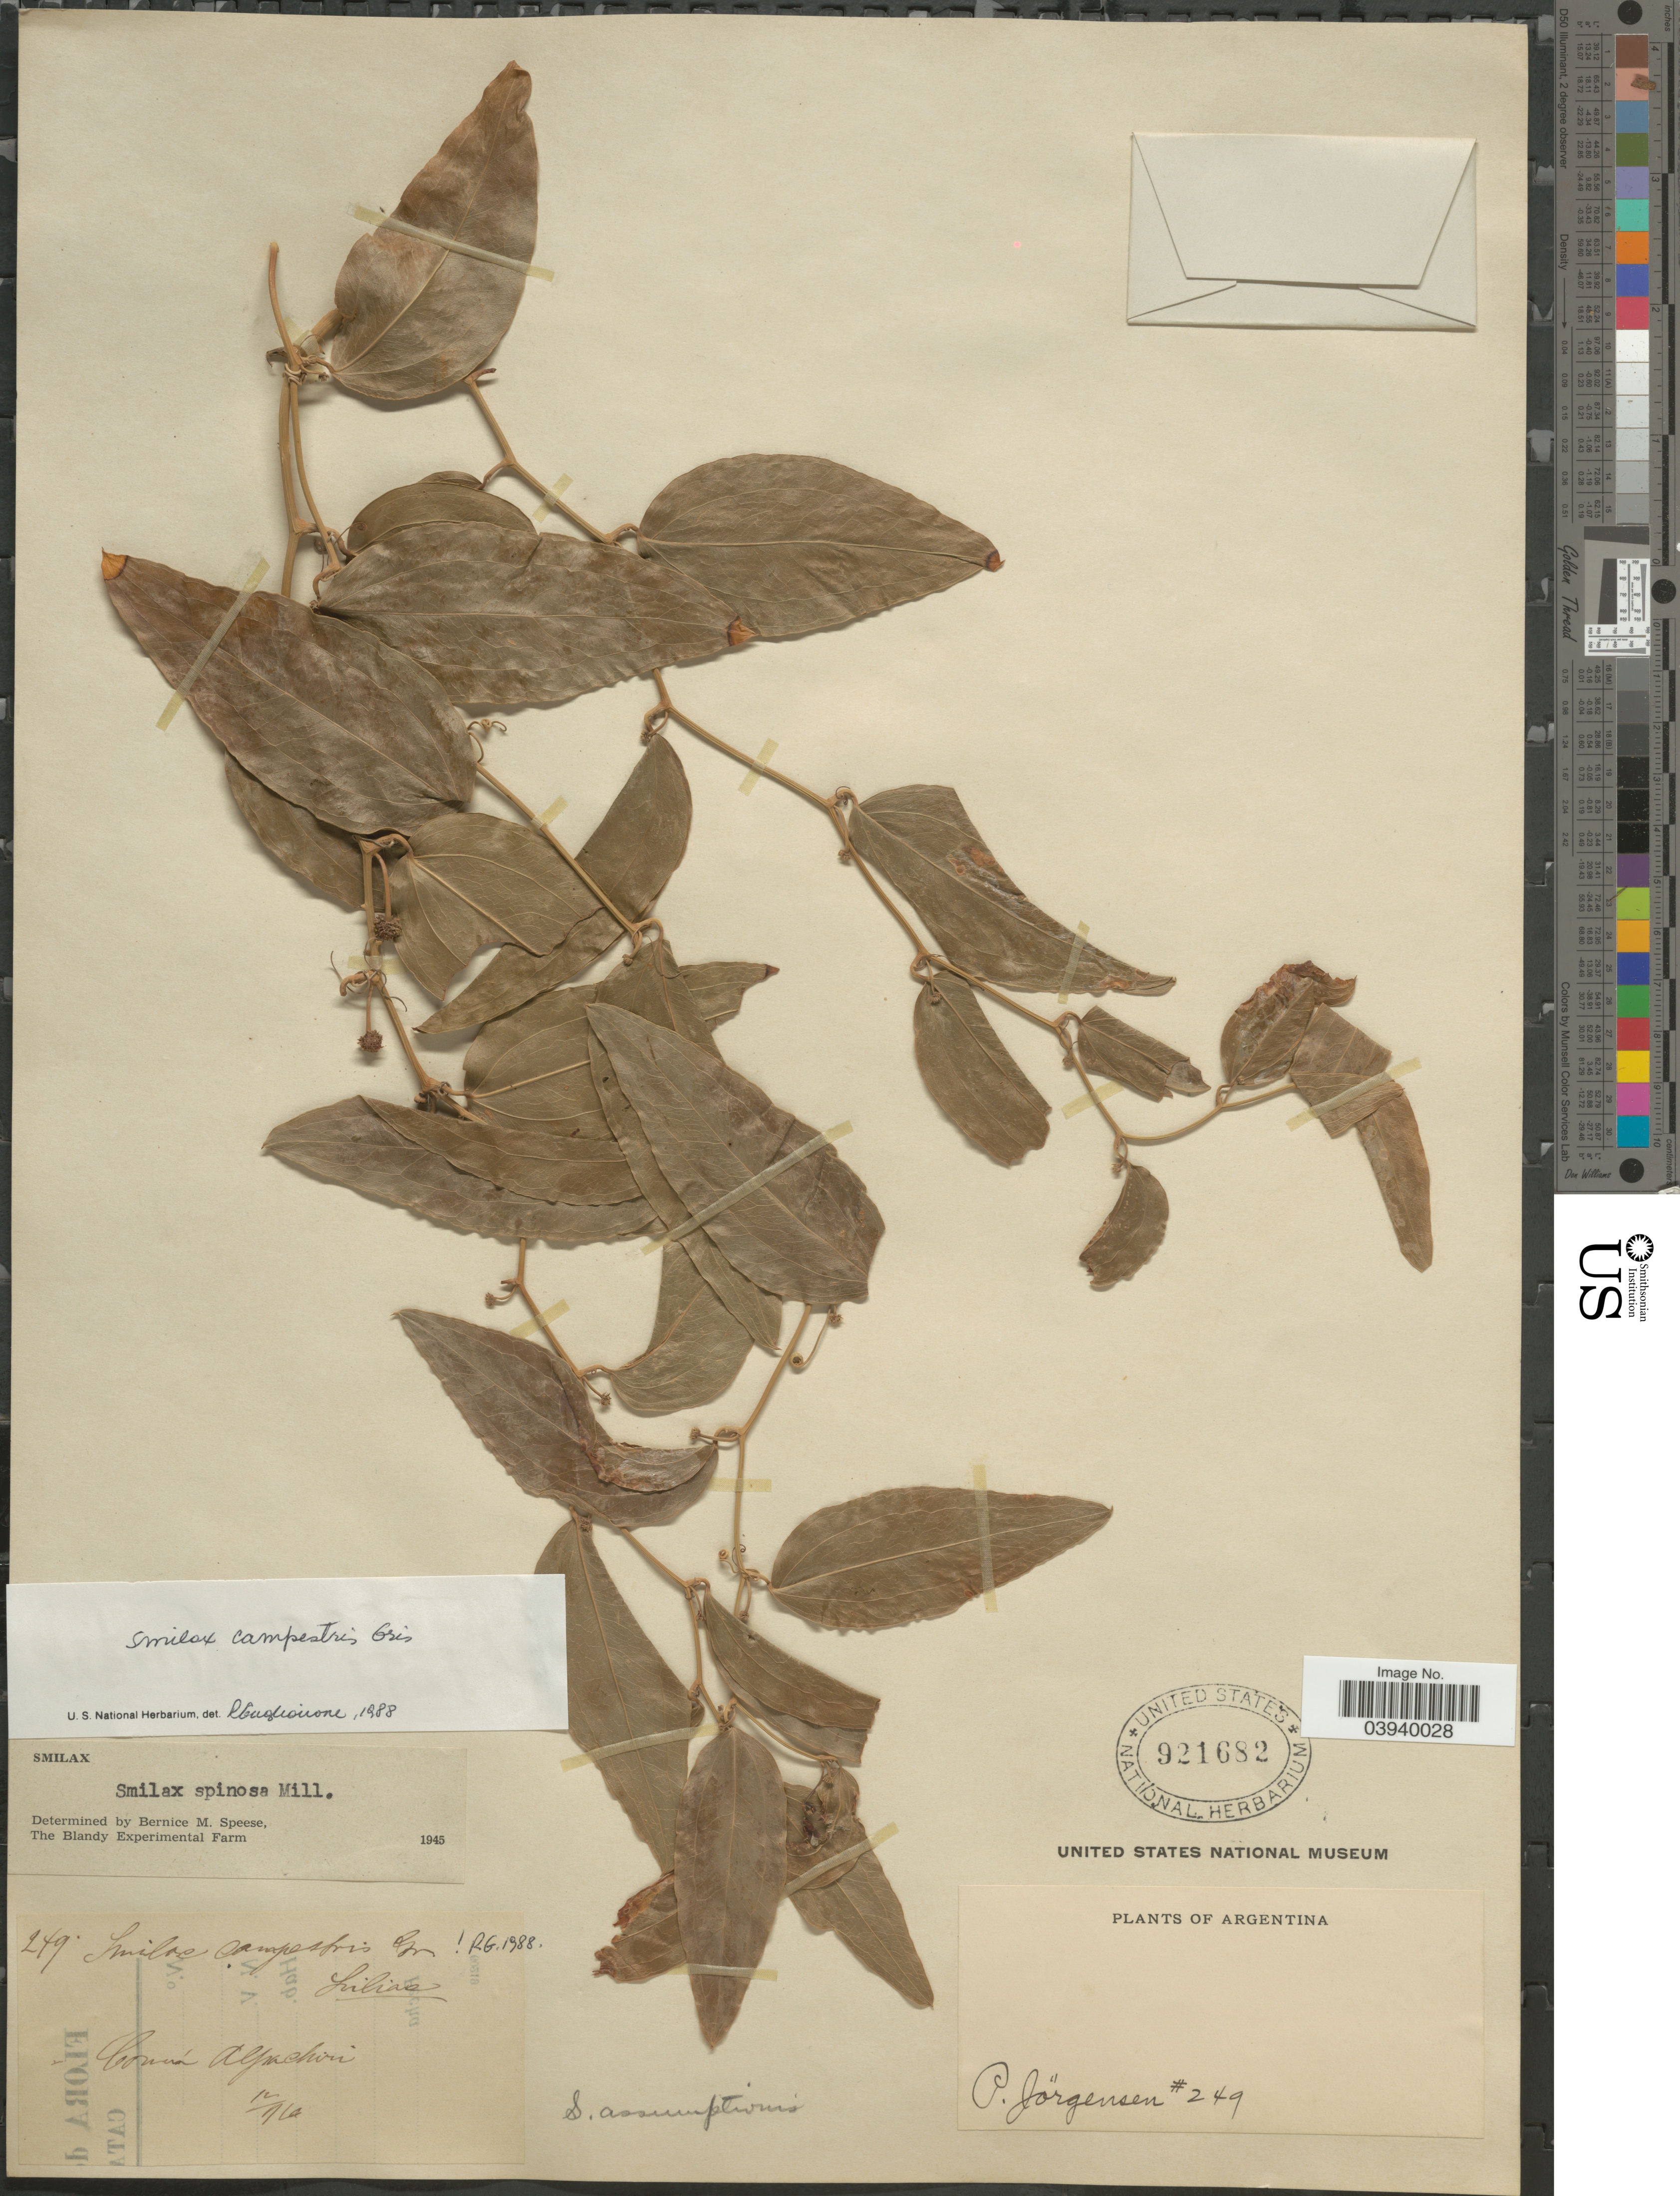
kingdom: Plantae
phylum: Tracheophyta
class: Liliopsida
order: Liliales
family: Smilacaceae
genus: Smilax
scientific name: Smilax campestris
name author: Griseb.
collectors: P. Jörgensen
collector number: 249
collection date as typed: Transcribed d/m/y: /12/96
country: Argentina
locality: Común Alpachiri.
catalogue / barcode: US 921682